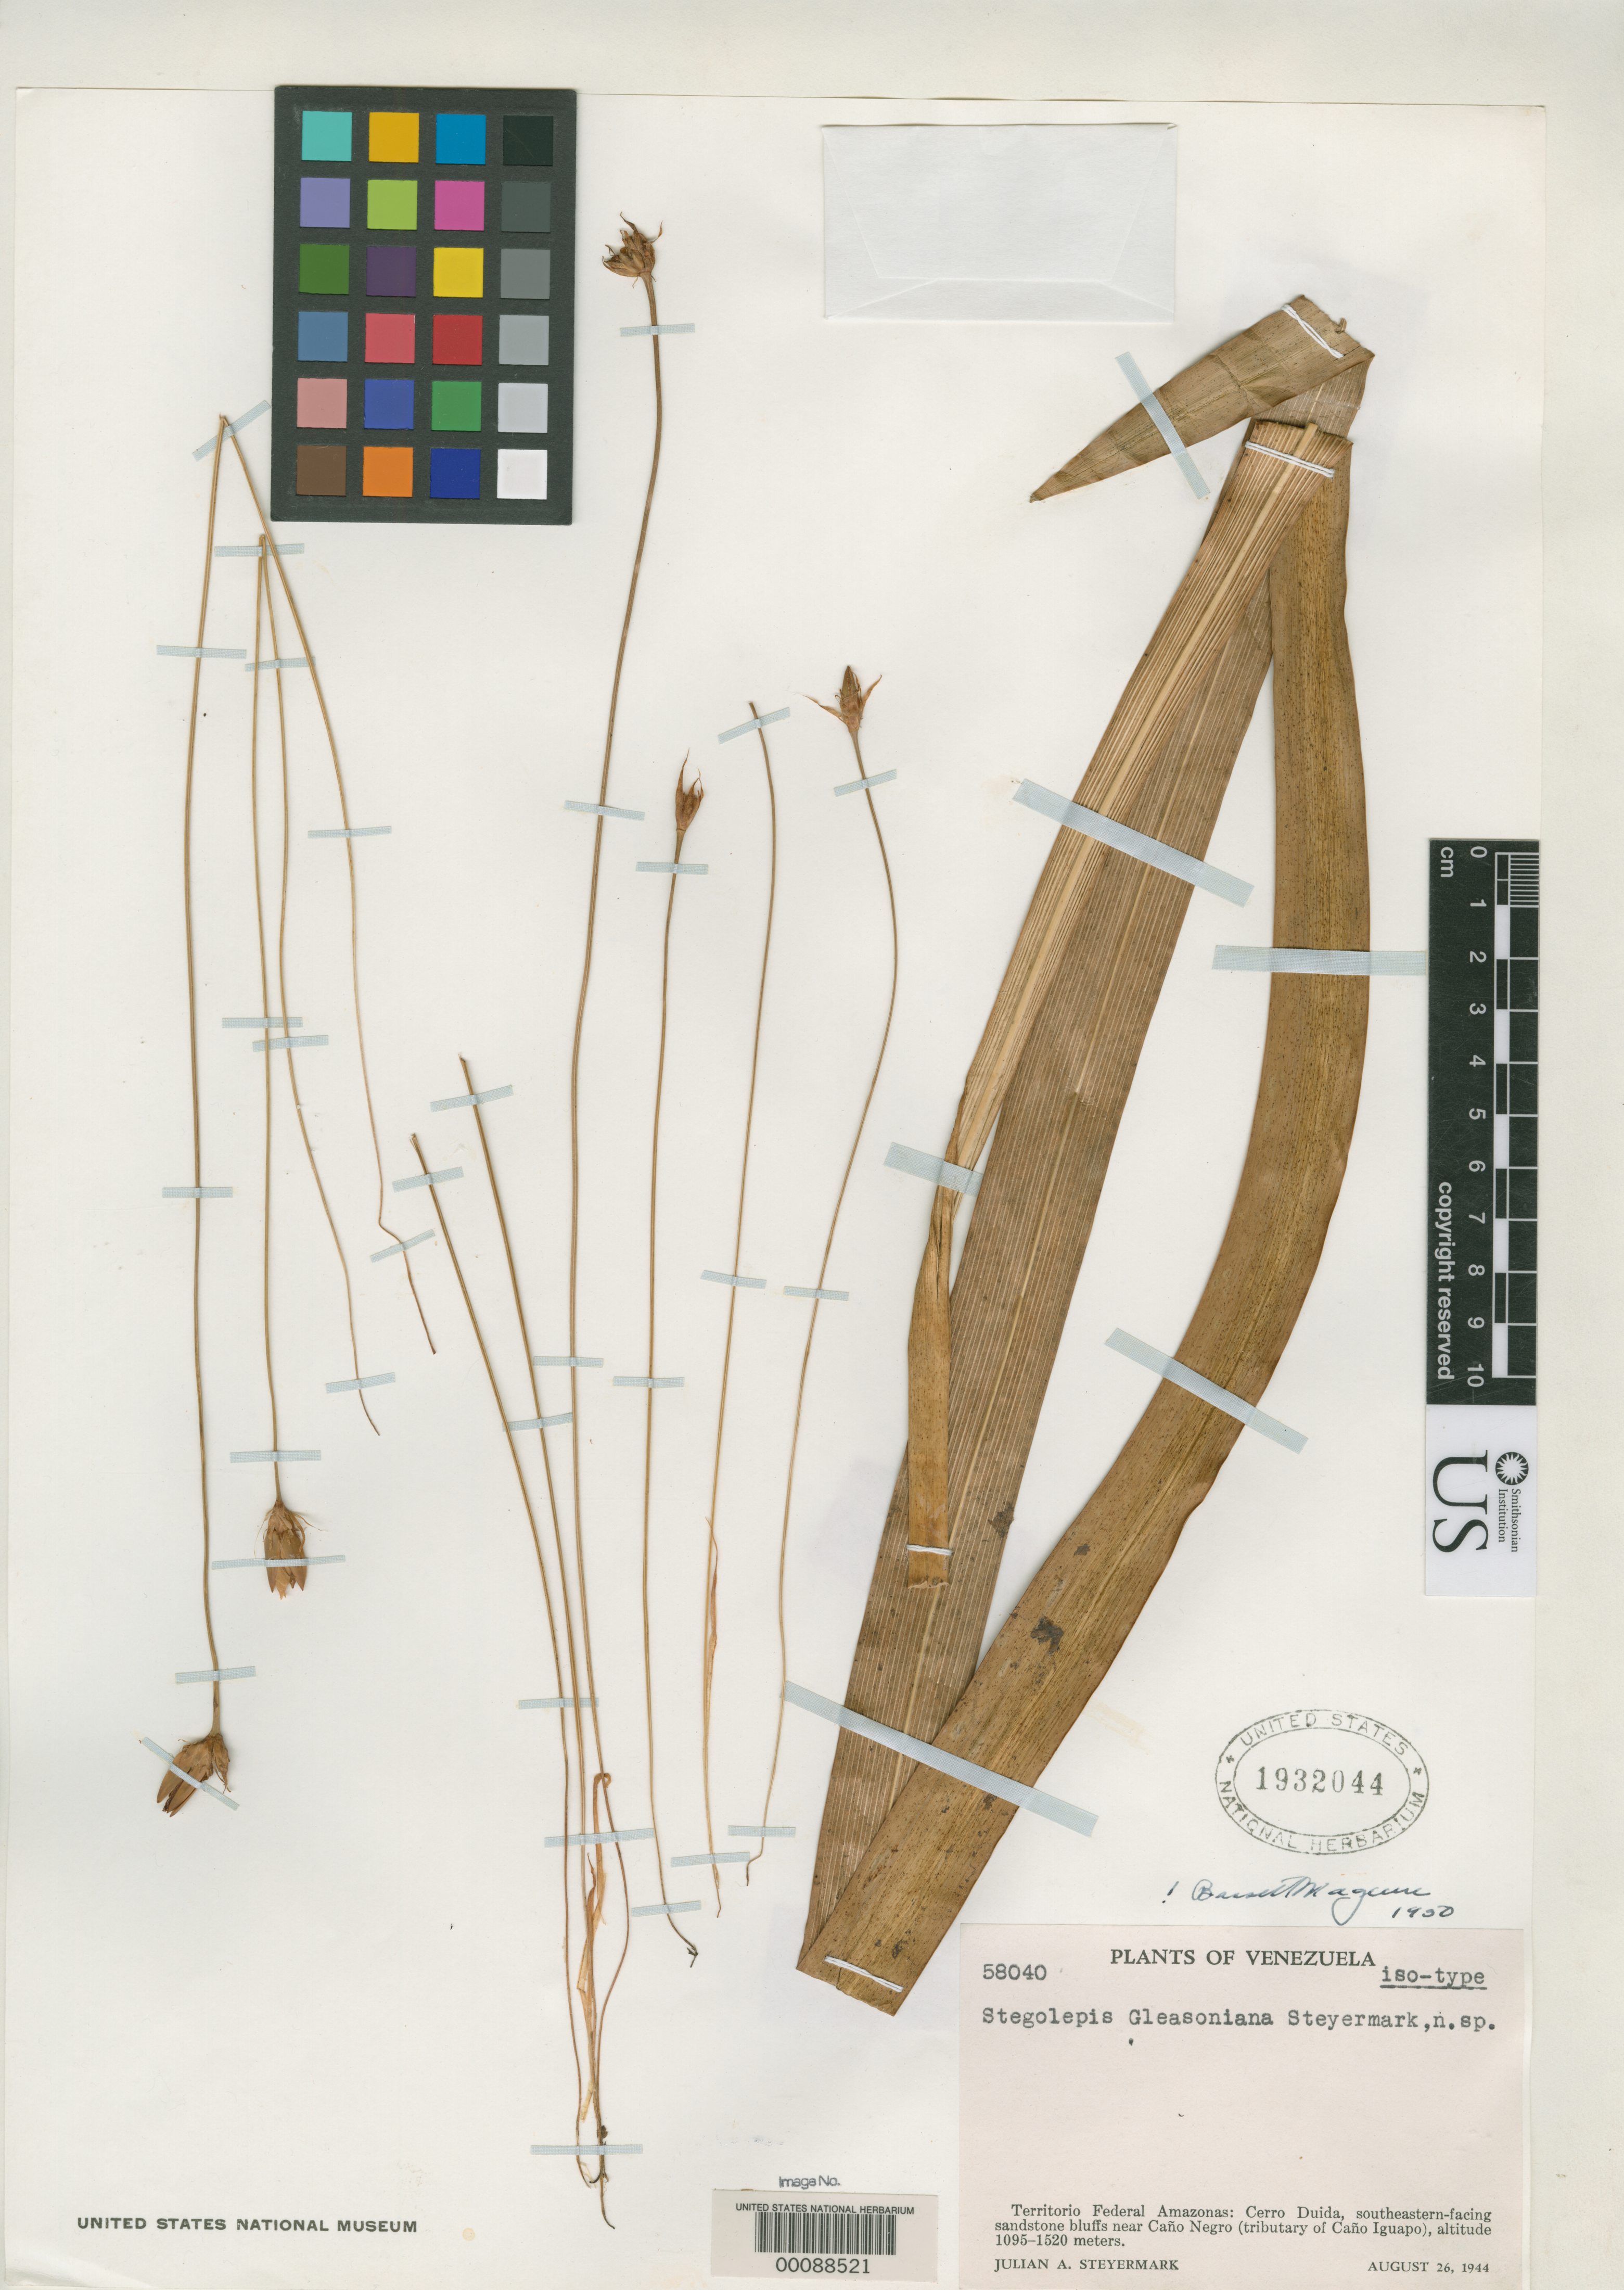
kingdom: Plantae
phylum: Tracheophyta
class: Liliopsida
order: Poales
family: Rapateaceae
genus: Stegolepis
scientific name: Stegolepis gleasoniana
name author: Steyerm.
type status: Isotype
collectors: J. Steyermark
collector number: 58040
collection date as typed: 26 Aug 1944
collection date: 1944-08-26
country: Venezuela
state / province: Amazonas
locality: Cerro Duida.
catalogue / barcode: US 1932044